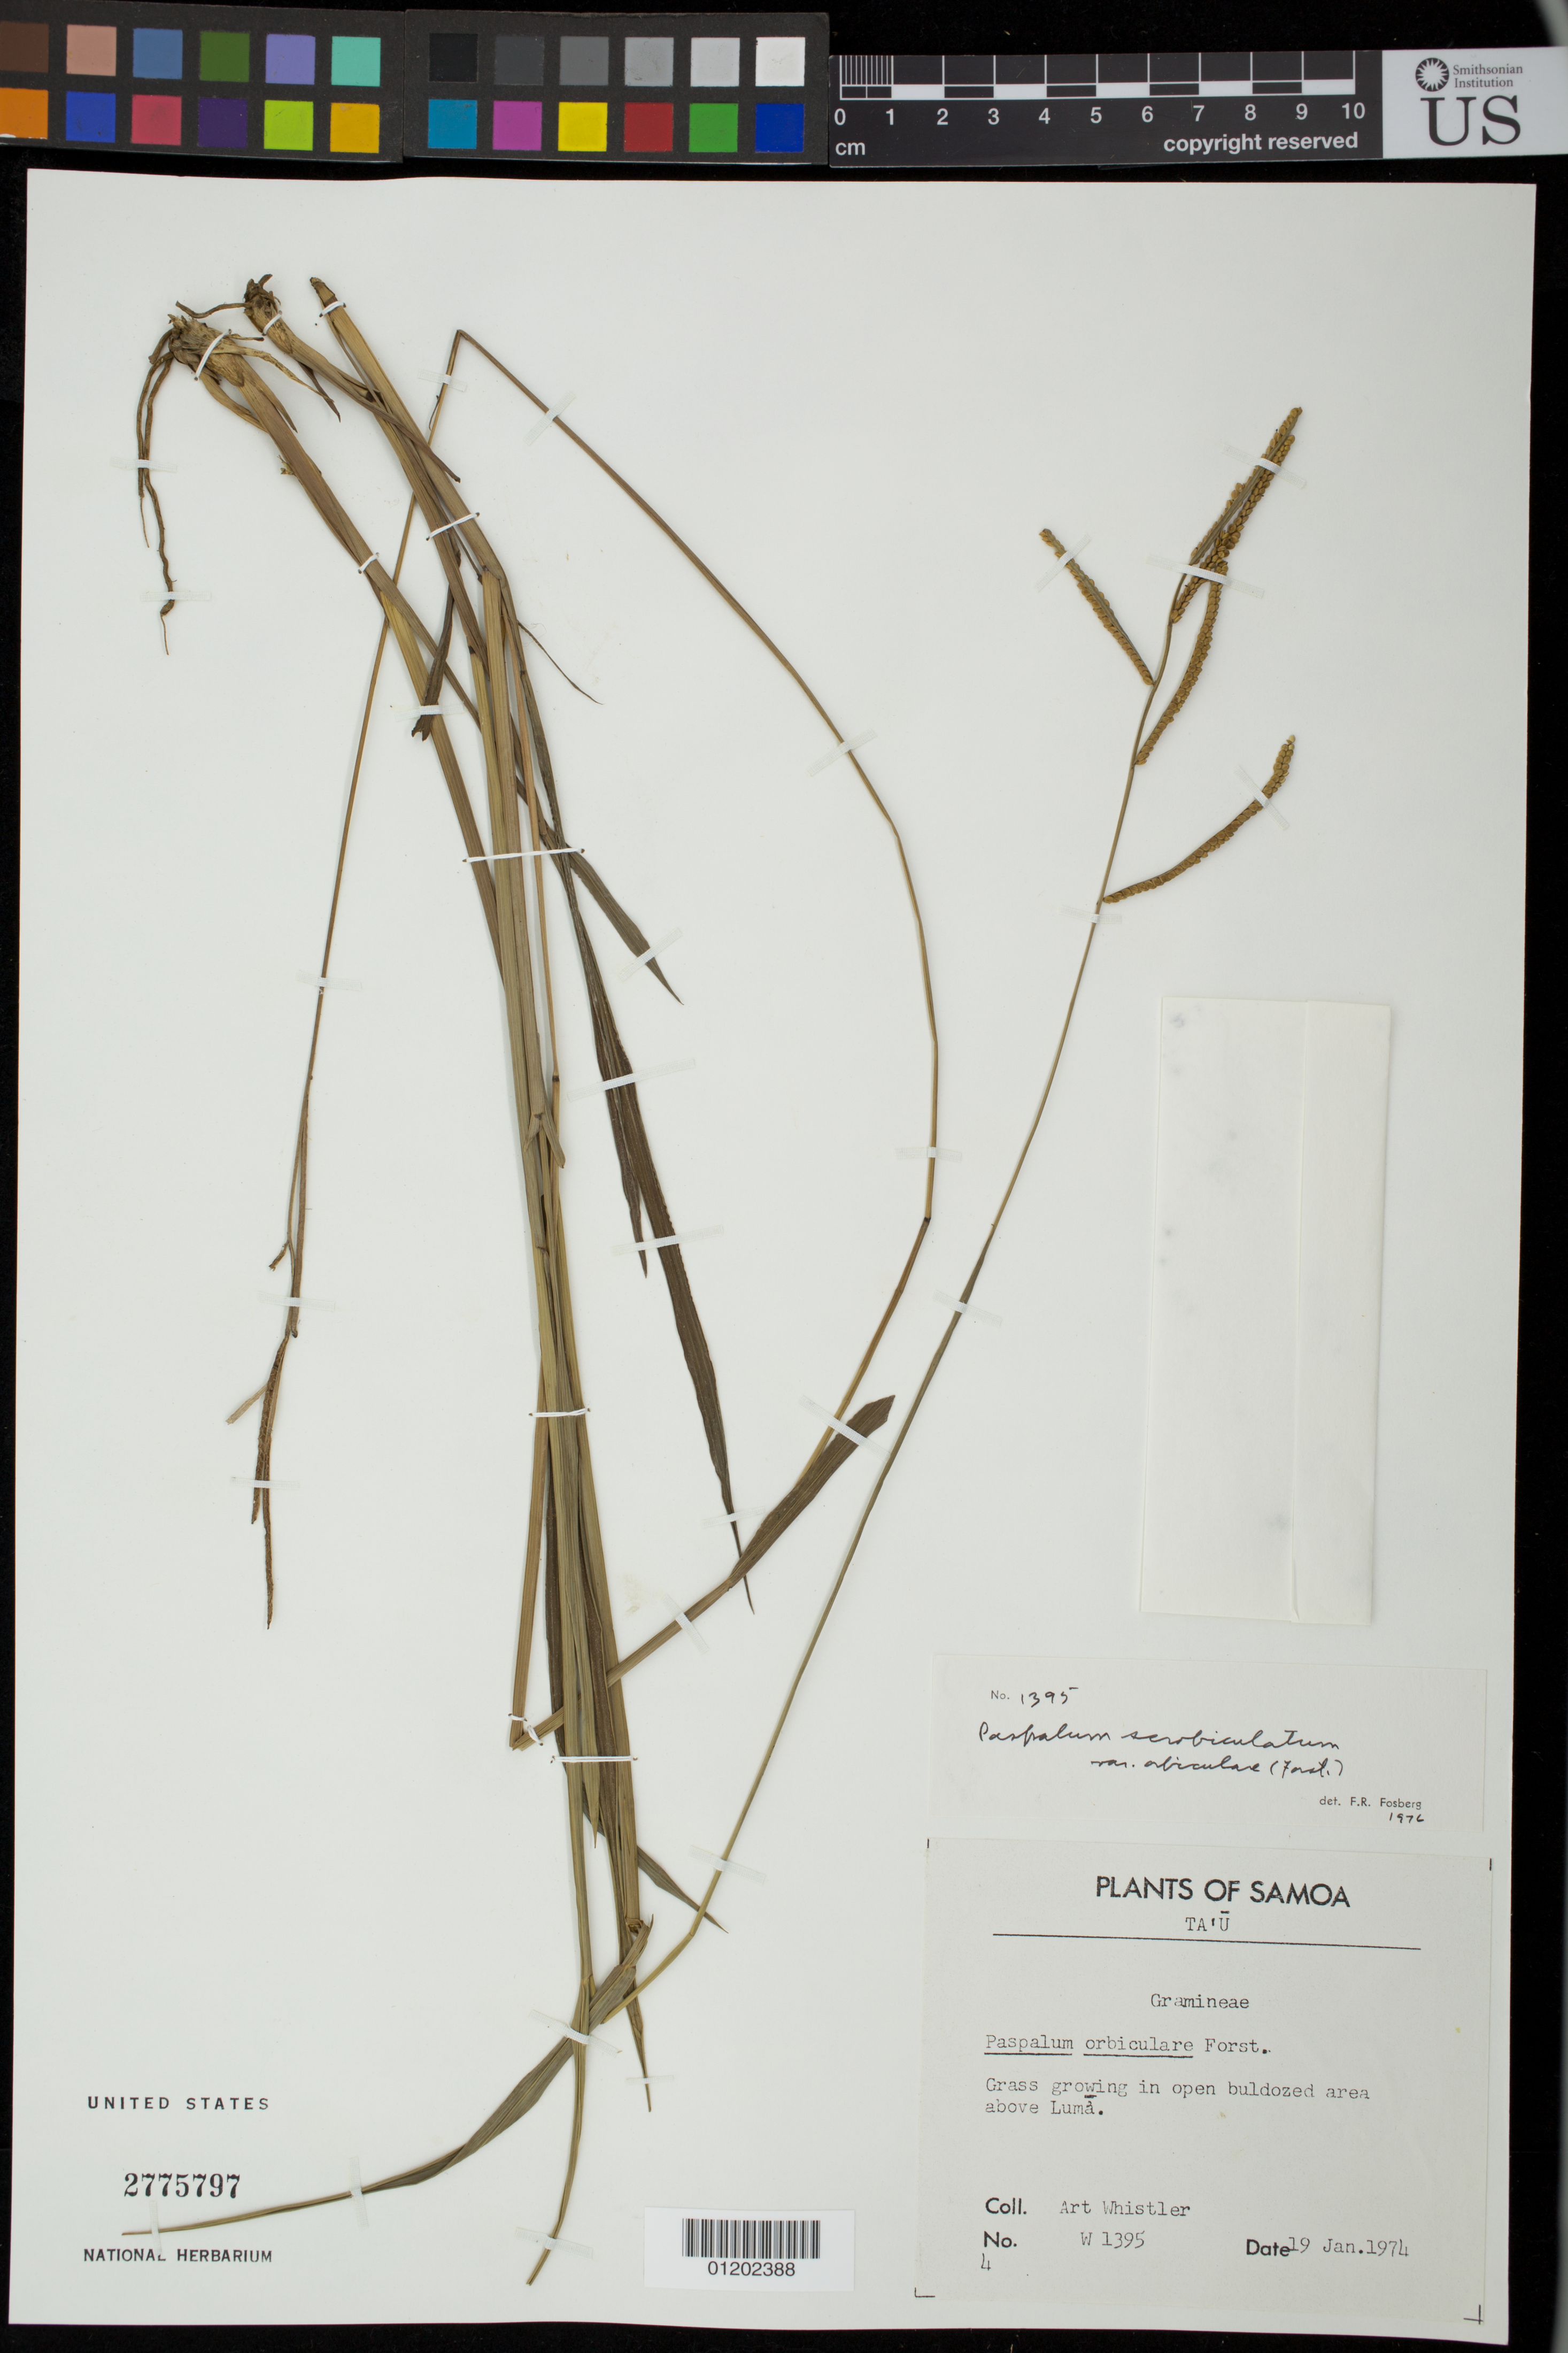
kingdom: Plantae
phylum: Tracheophyta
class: Liliopsida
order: Poales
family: Poaceae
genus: Paspalum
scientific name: Paspalum orbiculare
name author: G. Forst.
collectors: A. Whistler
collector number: W1395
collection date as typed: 19 Jan 1974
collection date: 1974-01-19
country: American Samoa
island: Ta'u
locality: Growing in open bulldozed area above Lumà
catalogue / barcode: US 2775797